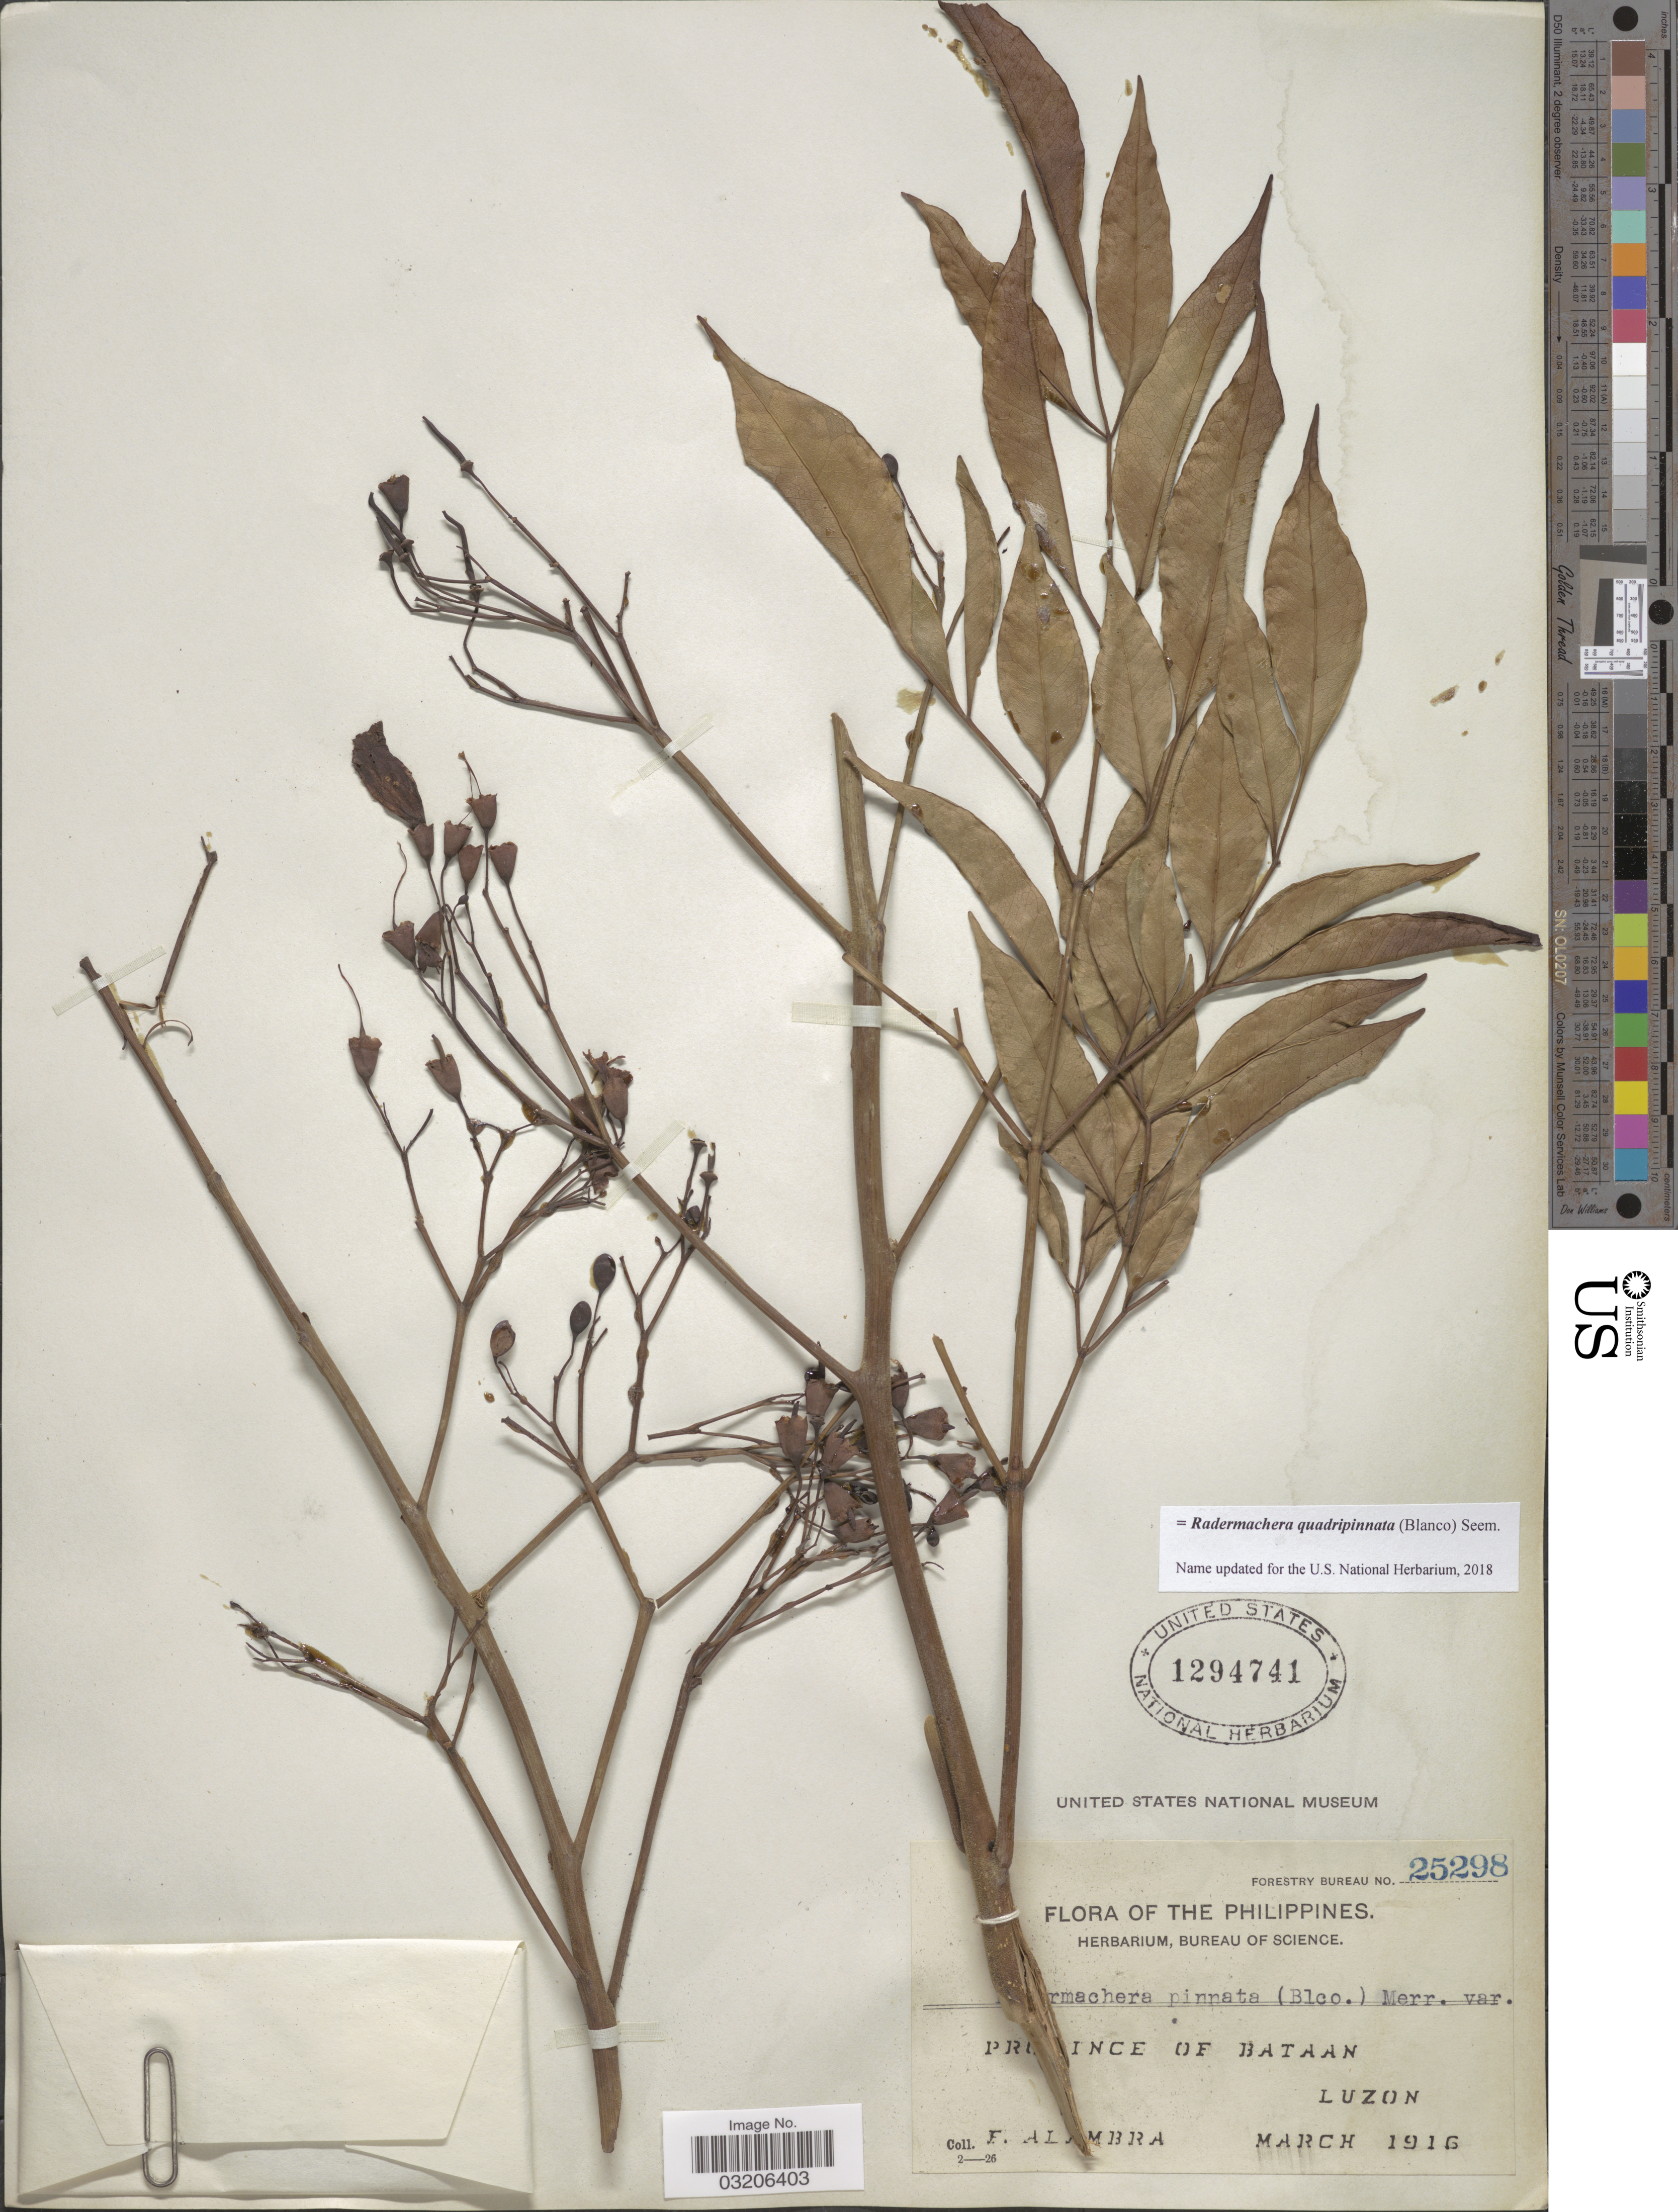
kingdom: Plantae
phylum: Tracheophyta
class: Magnoliopsida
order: Lamiales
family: Bignoniaceae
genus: Radermachera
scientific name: Radermachera quadripinnata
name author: (Blanco) Seem.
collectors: F. Alambra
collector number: Forestry Bureau 25298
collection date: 1916-03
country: Philippines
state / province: Central Luzon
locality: Province of Bataan, Luzon.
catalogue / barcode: US 1294741